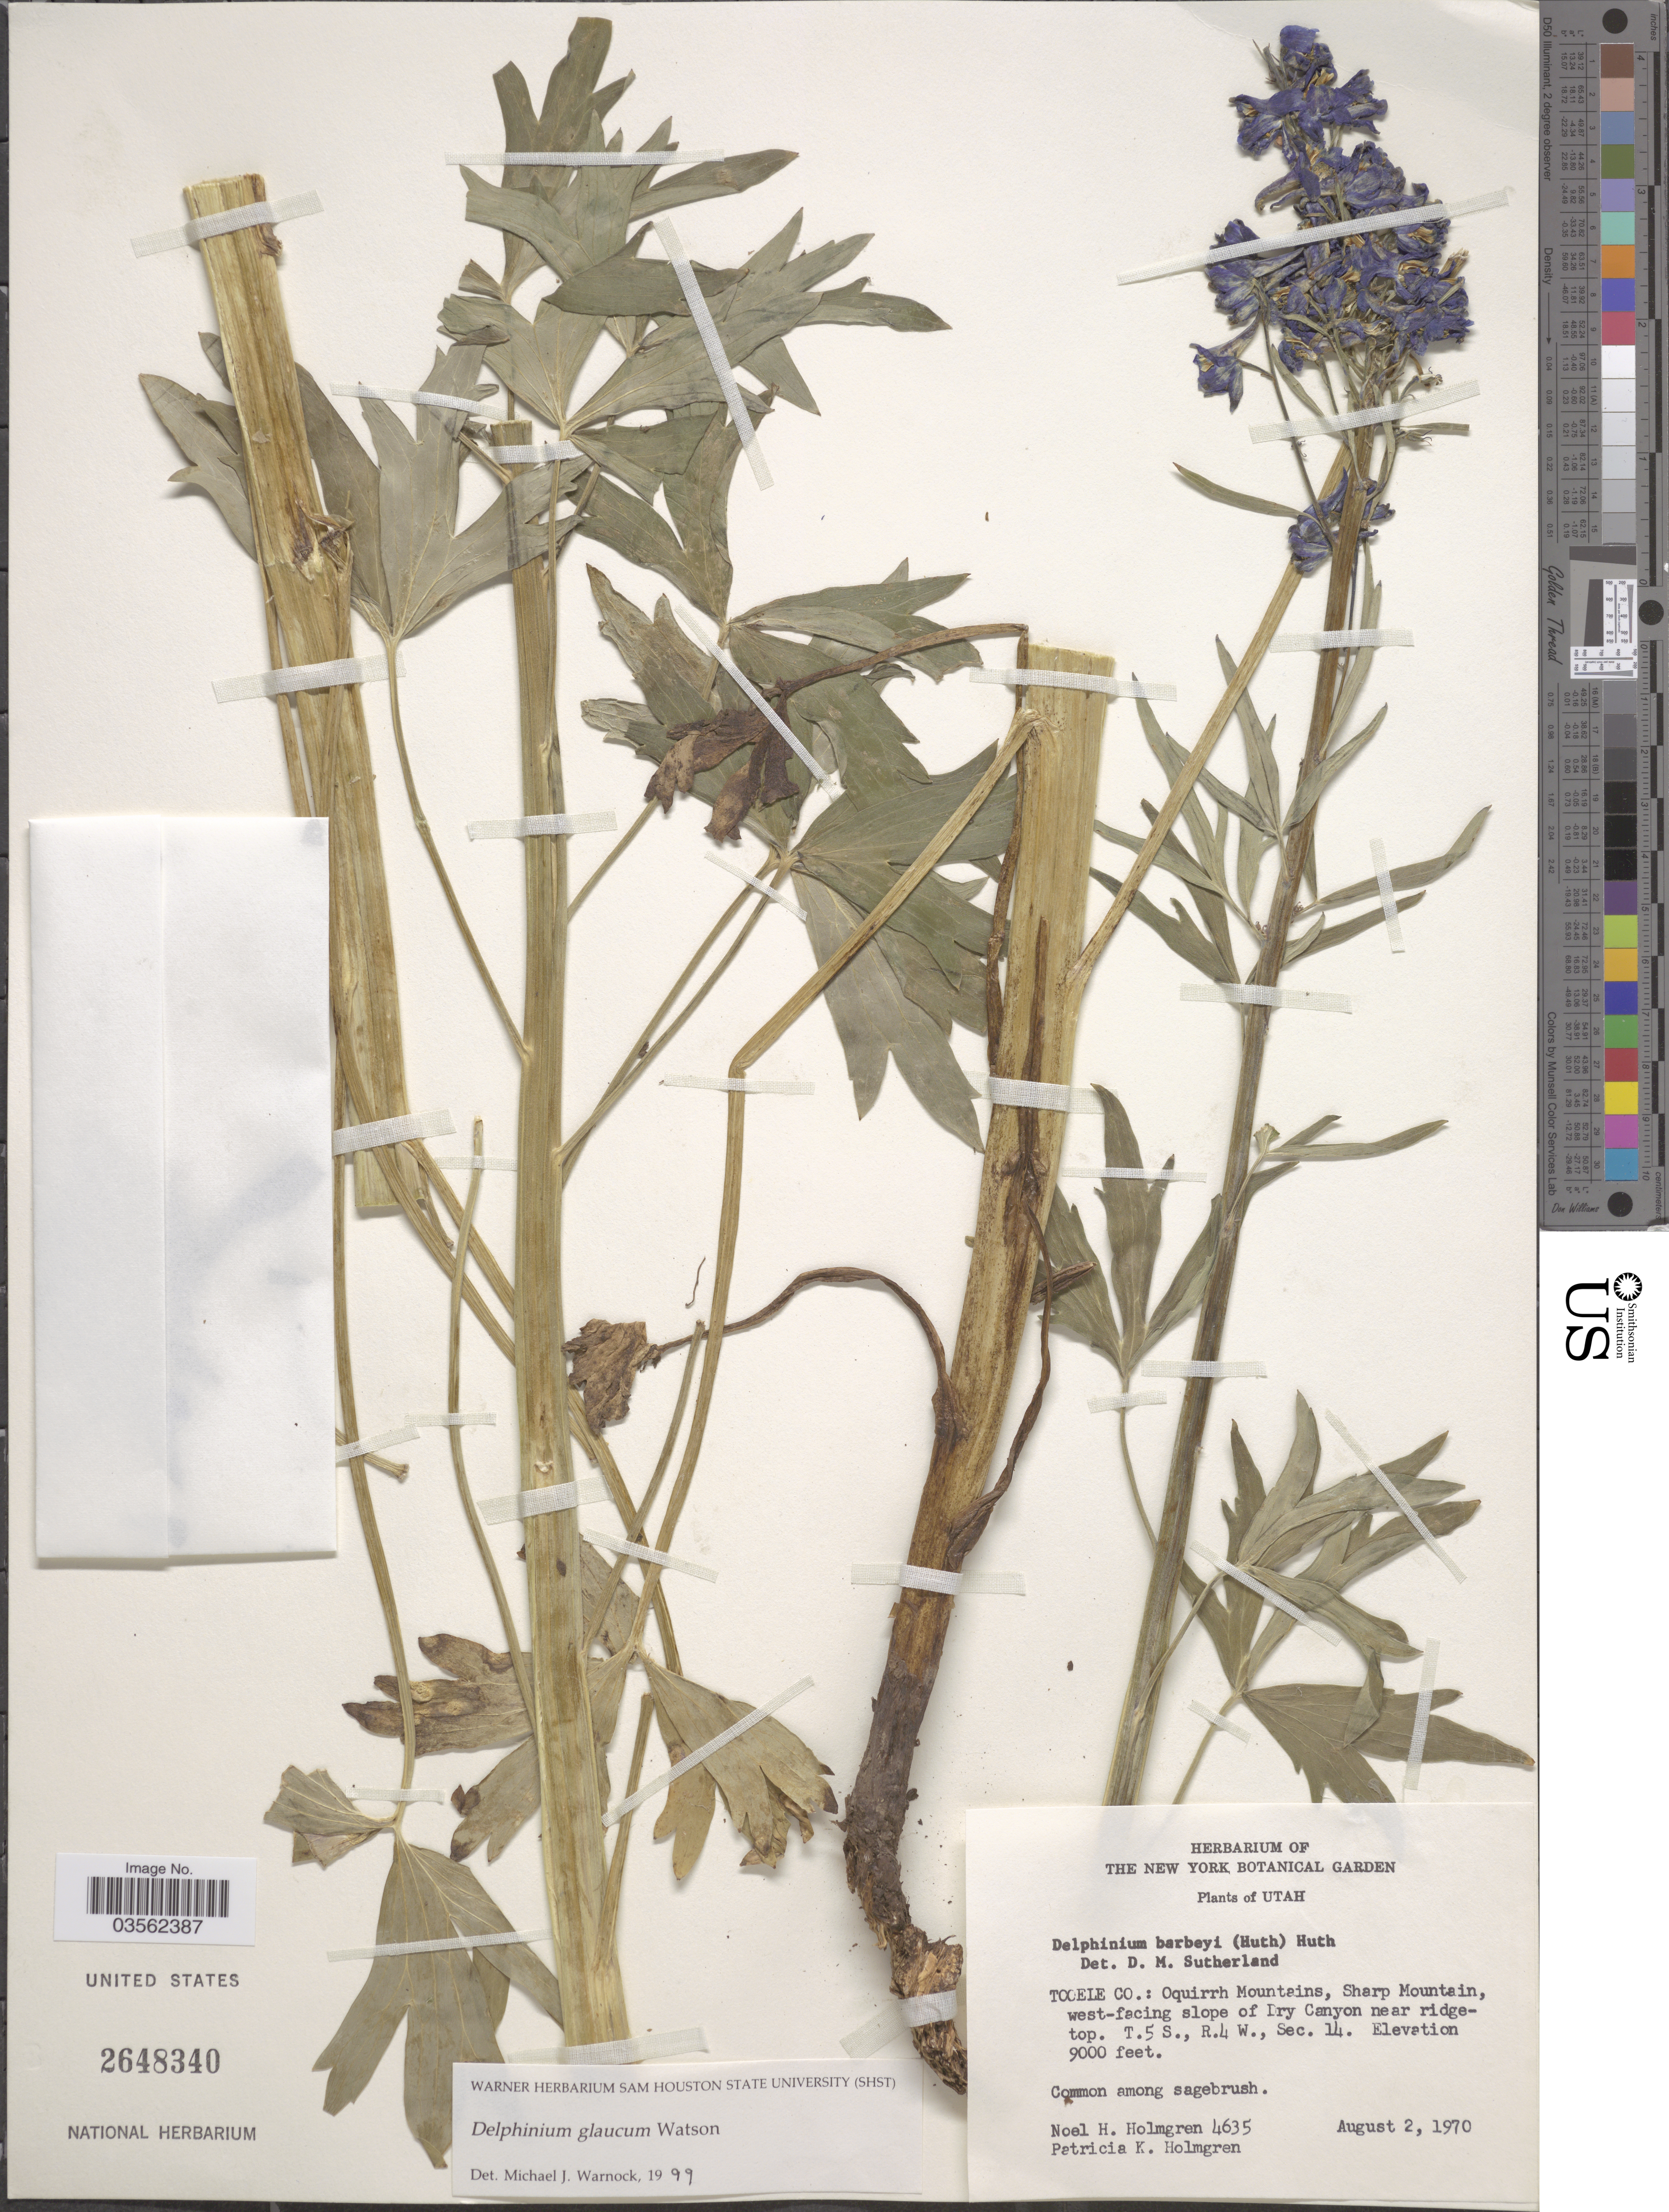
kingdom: Plantae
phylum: Tracheophyta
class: Magnoliopsida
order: Ranunculales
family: Ranunculaceae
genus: Delphinium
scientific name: Delphinium barbeyi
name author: (Huth) Huth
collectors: N. H. Holmgren & P. K. Holmgren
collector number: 4635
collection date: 1970-08-02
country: United States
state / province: Utah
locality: Tooele Co.: Oquirrh Mountains, Sharp Mountain, west-facing slope of Dry Canyon near ridgetop. T.5S., R.4W., Sec. 14.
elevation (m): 2743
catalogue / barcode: US 2648340